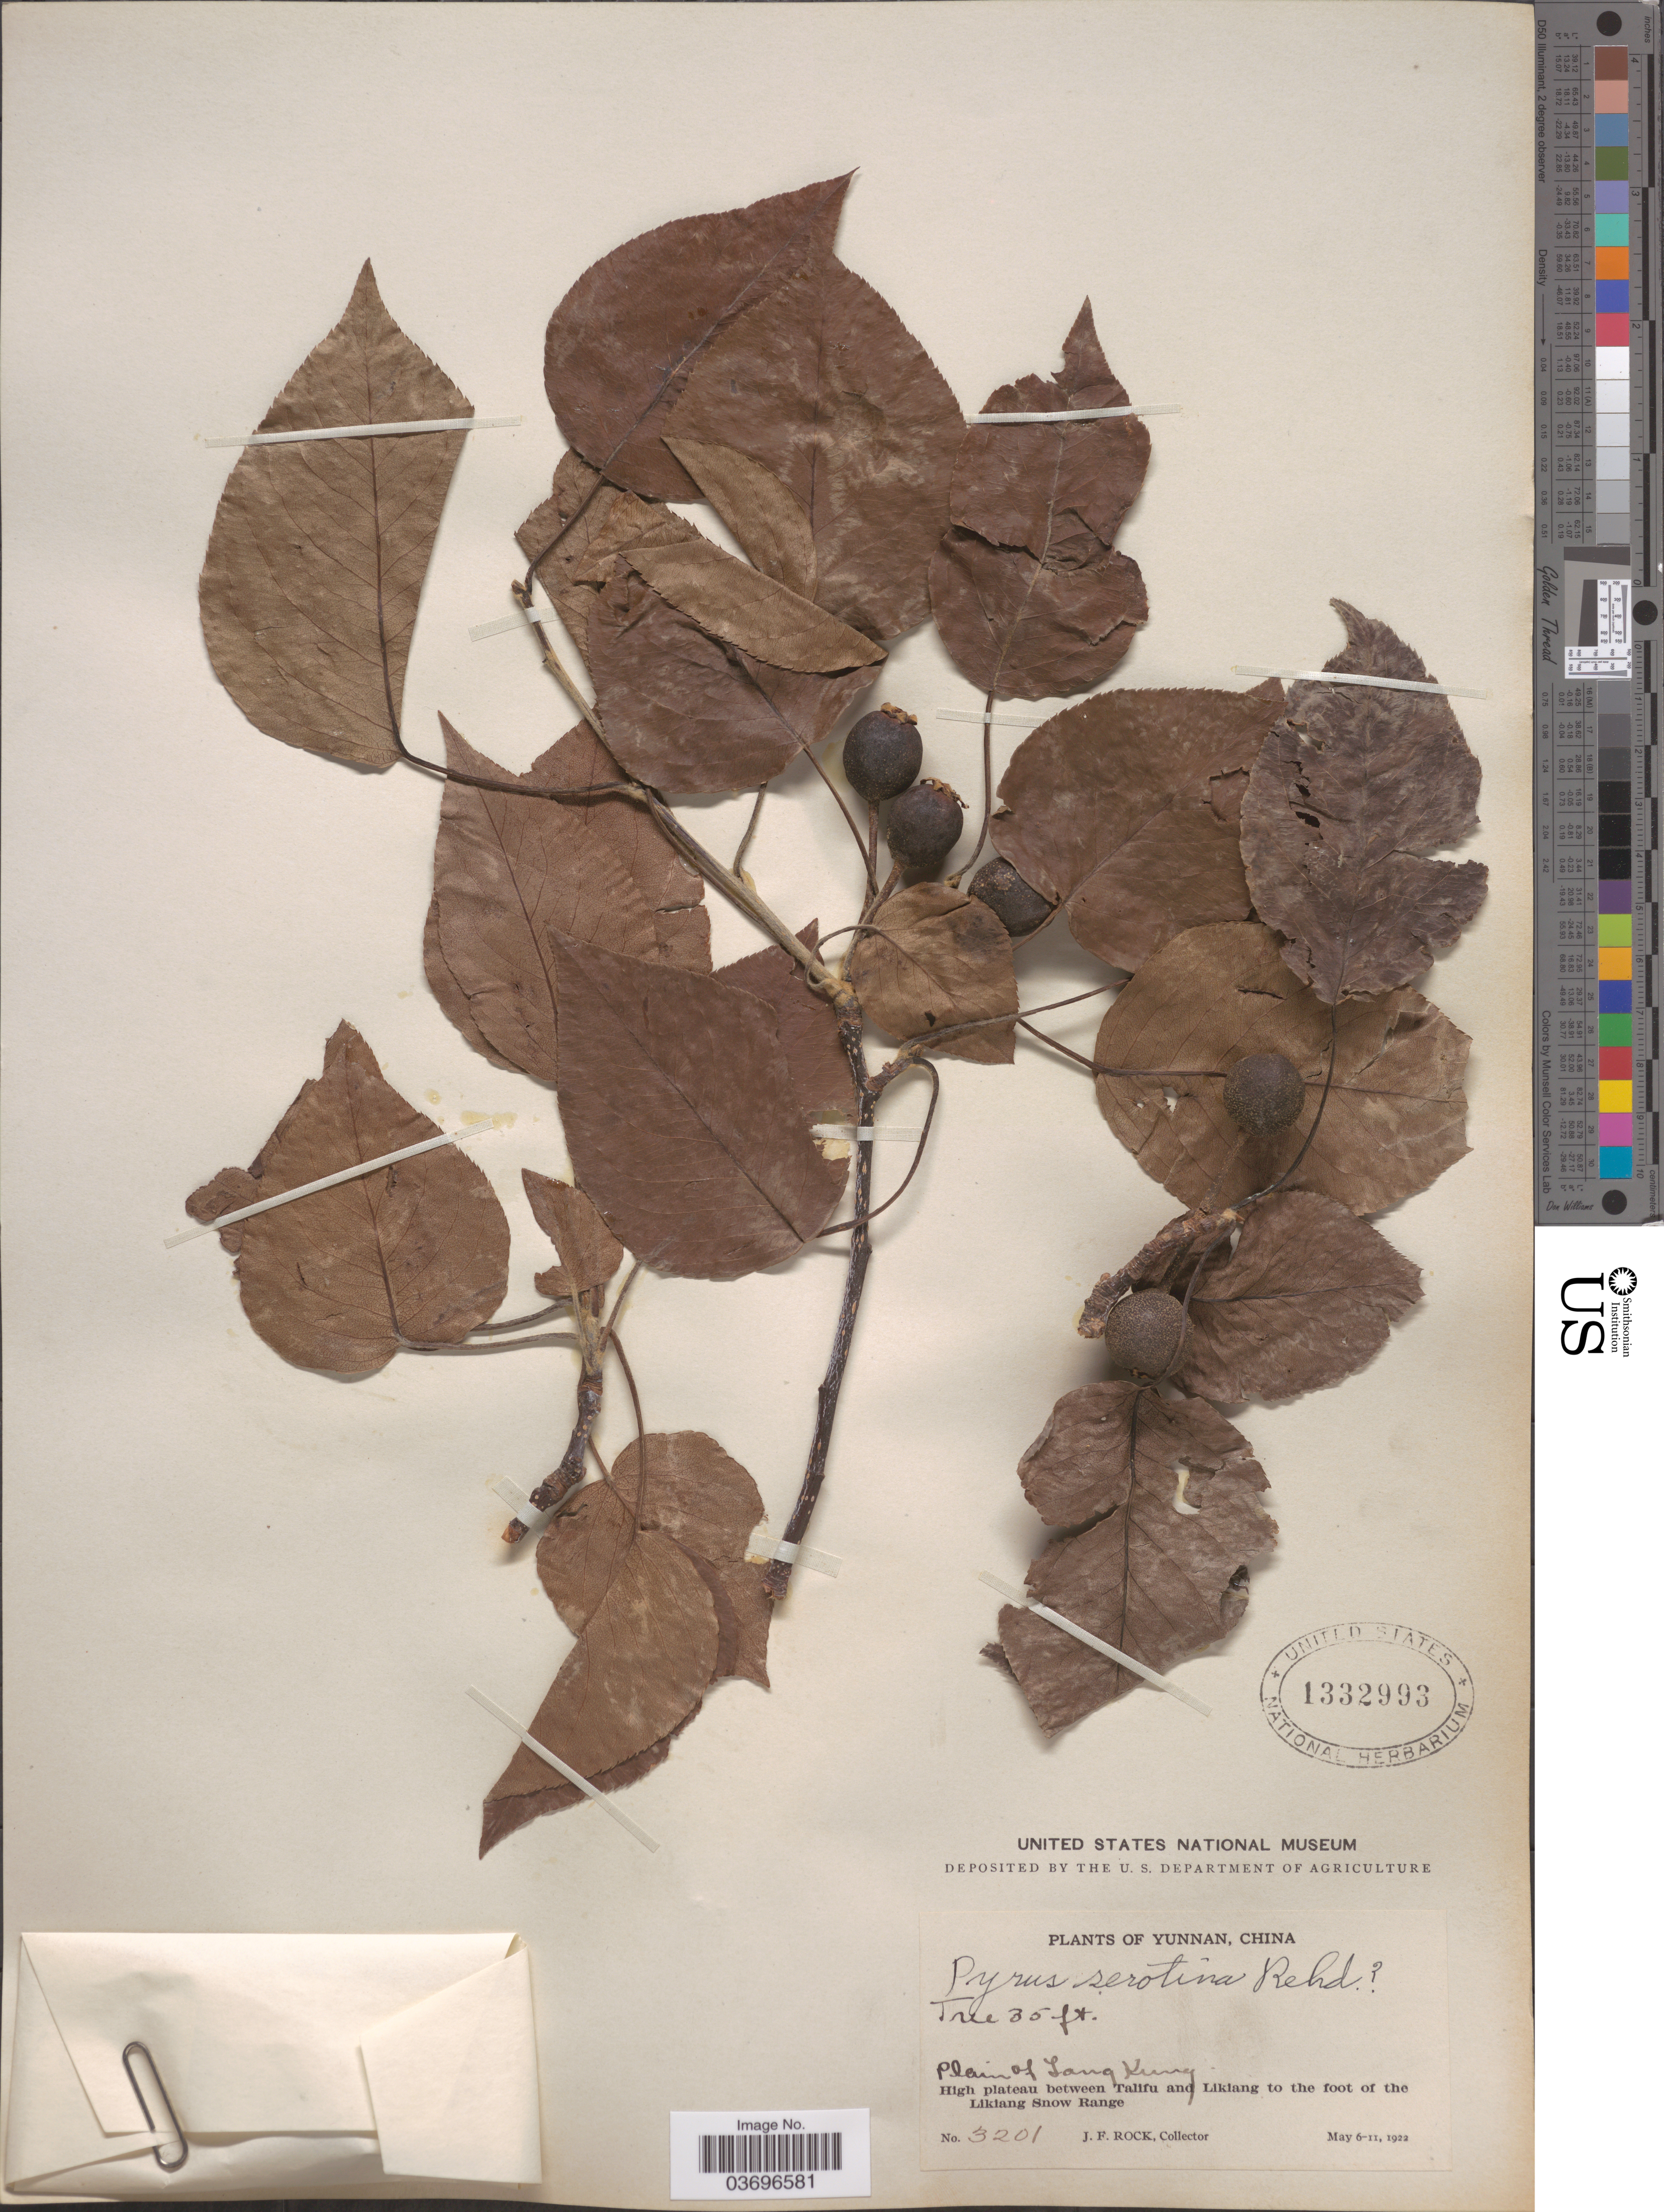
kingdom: Plantae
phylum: Tracheophyta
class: Magnoliopsida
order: Rosales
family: Rosaceae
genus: Pyrus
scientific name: Pyrus pyrifolia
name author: (Burm. f.) Nakai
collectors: J. Rock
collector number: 3201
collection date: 1922-05-06/1922-05-11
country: China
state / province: Yunnan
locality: Plain of Tang Kung. High plateau between Talifu and Likiang to the foot of the Likiang Snow Range.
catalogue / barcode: US 1332993